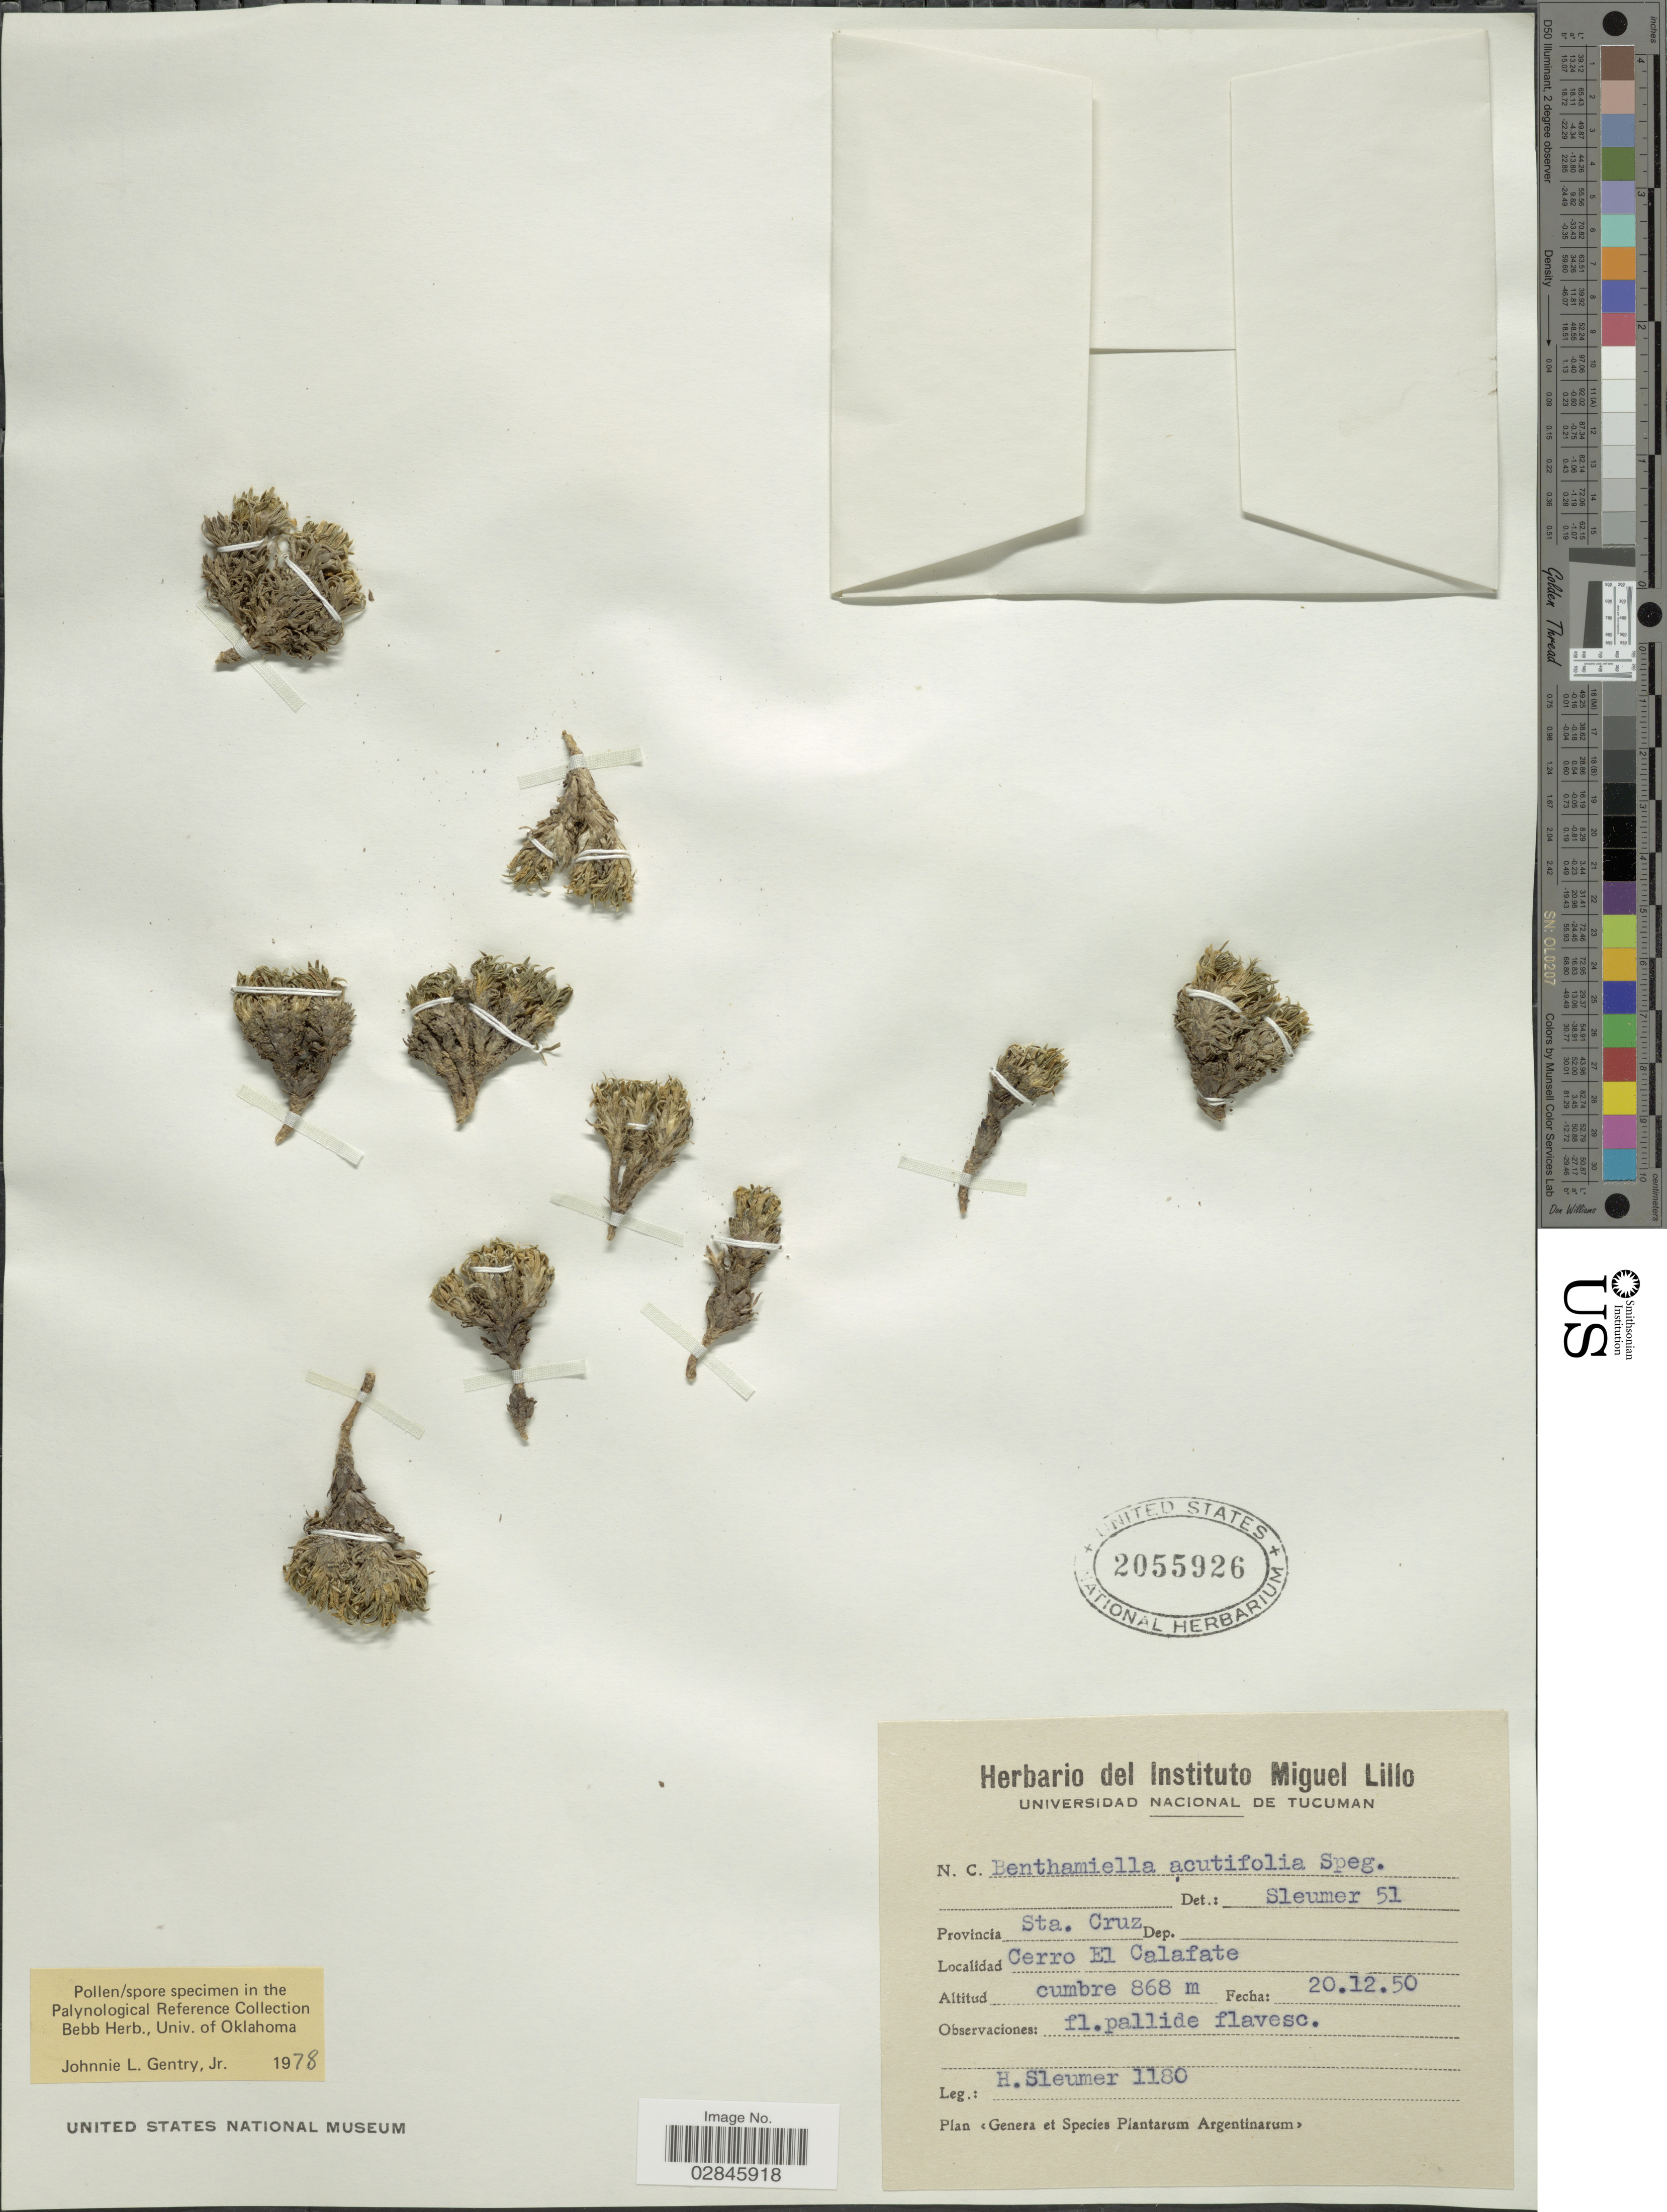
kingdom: Plantae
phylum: Tracheophyta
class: Magnoliopsida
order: Solanales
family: Solanaceae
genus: Benthamiella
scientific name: Benthamiella longifolia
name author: Speg.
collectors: H. O. Sleumer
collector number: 1180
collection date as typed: Transcribed d/m/y: 20/12/50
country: Argentina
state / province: Santa Cruz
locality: Cerro El Calafate.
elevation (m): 868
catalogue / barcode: US 2055926